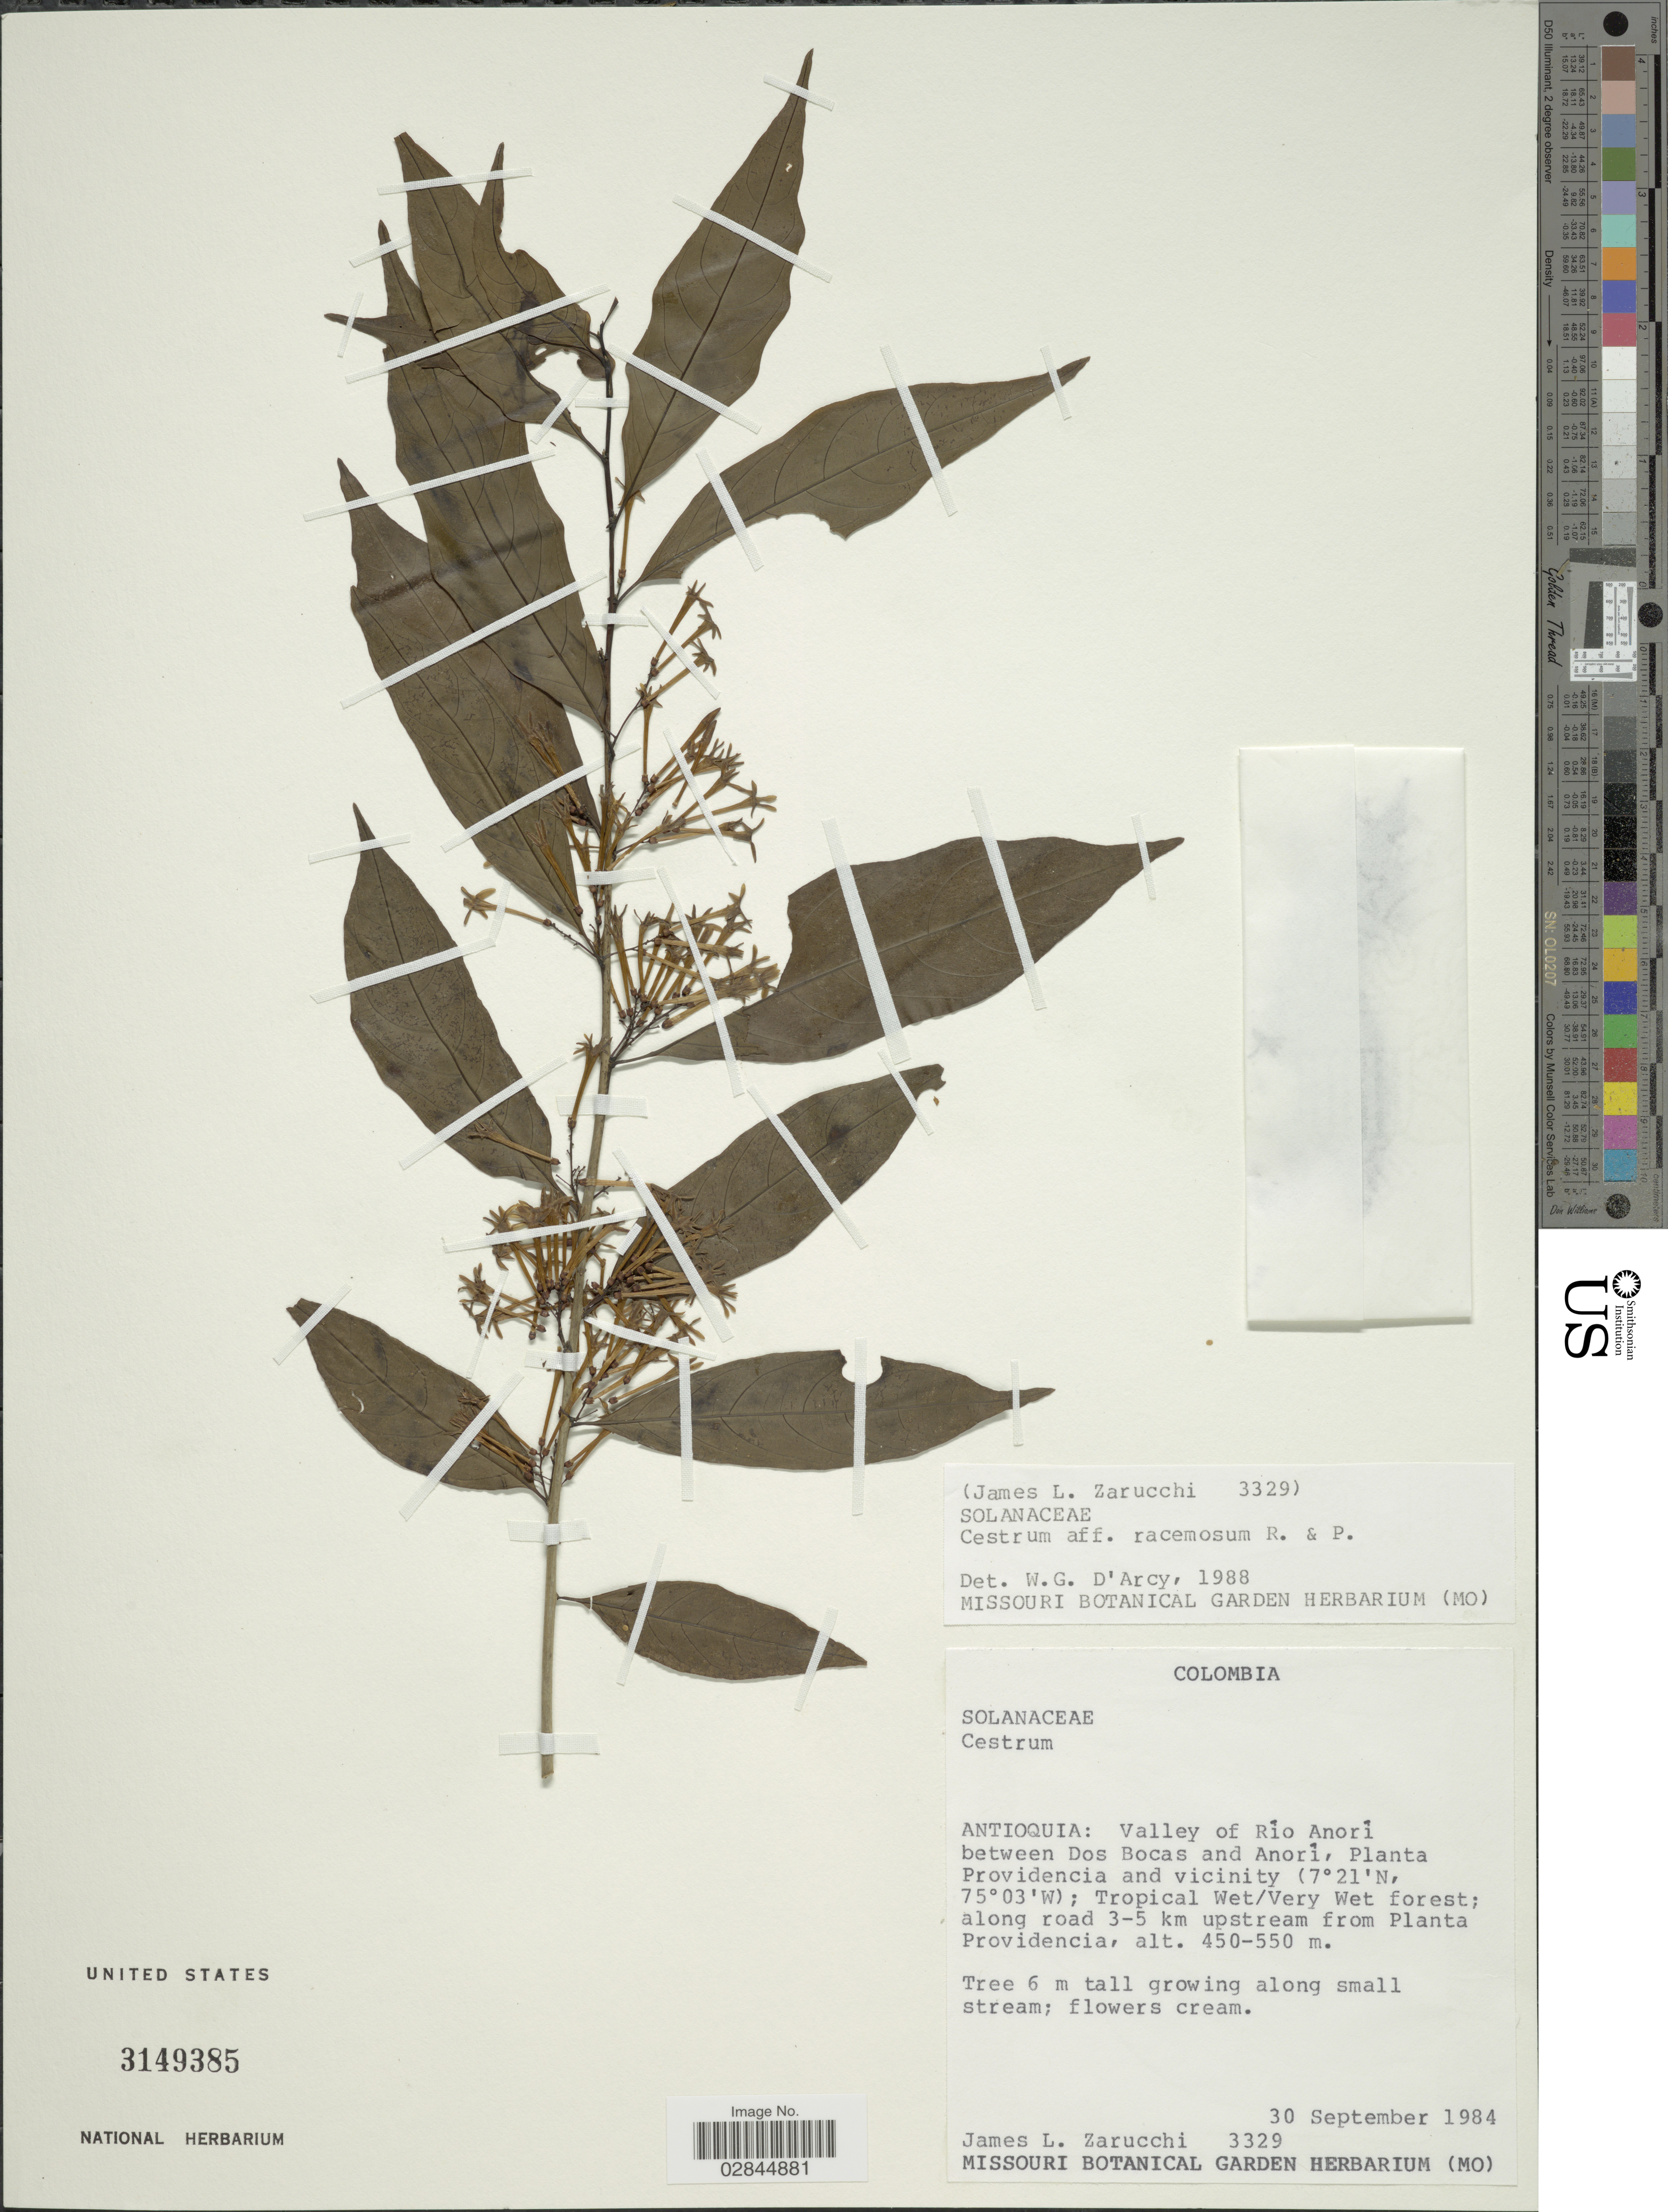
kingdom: Plantae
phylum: Tracheophyta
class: Magnoliopsida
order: Solanales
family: Solanaceae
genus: Cestrum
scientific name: Cestrum racemosum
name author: Ruiz & Pav.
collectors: J. L. Zarucchi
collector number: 3329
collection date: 1984-09-30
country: Colombia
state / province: Antioquia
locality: Valley of Rio Anori between Dos Bocas and Anori, Planta Providencia and vicinity. Along road 3-5 km upstream from Planta Providencia.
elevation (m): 450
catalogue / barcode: US 3149385